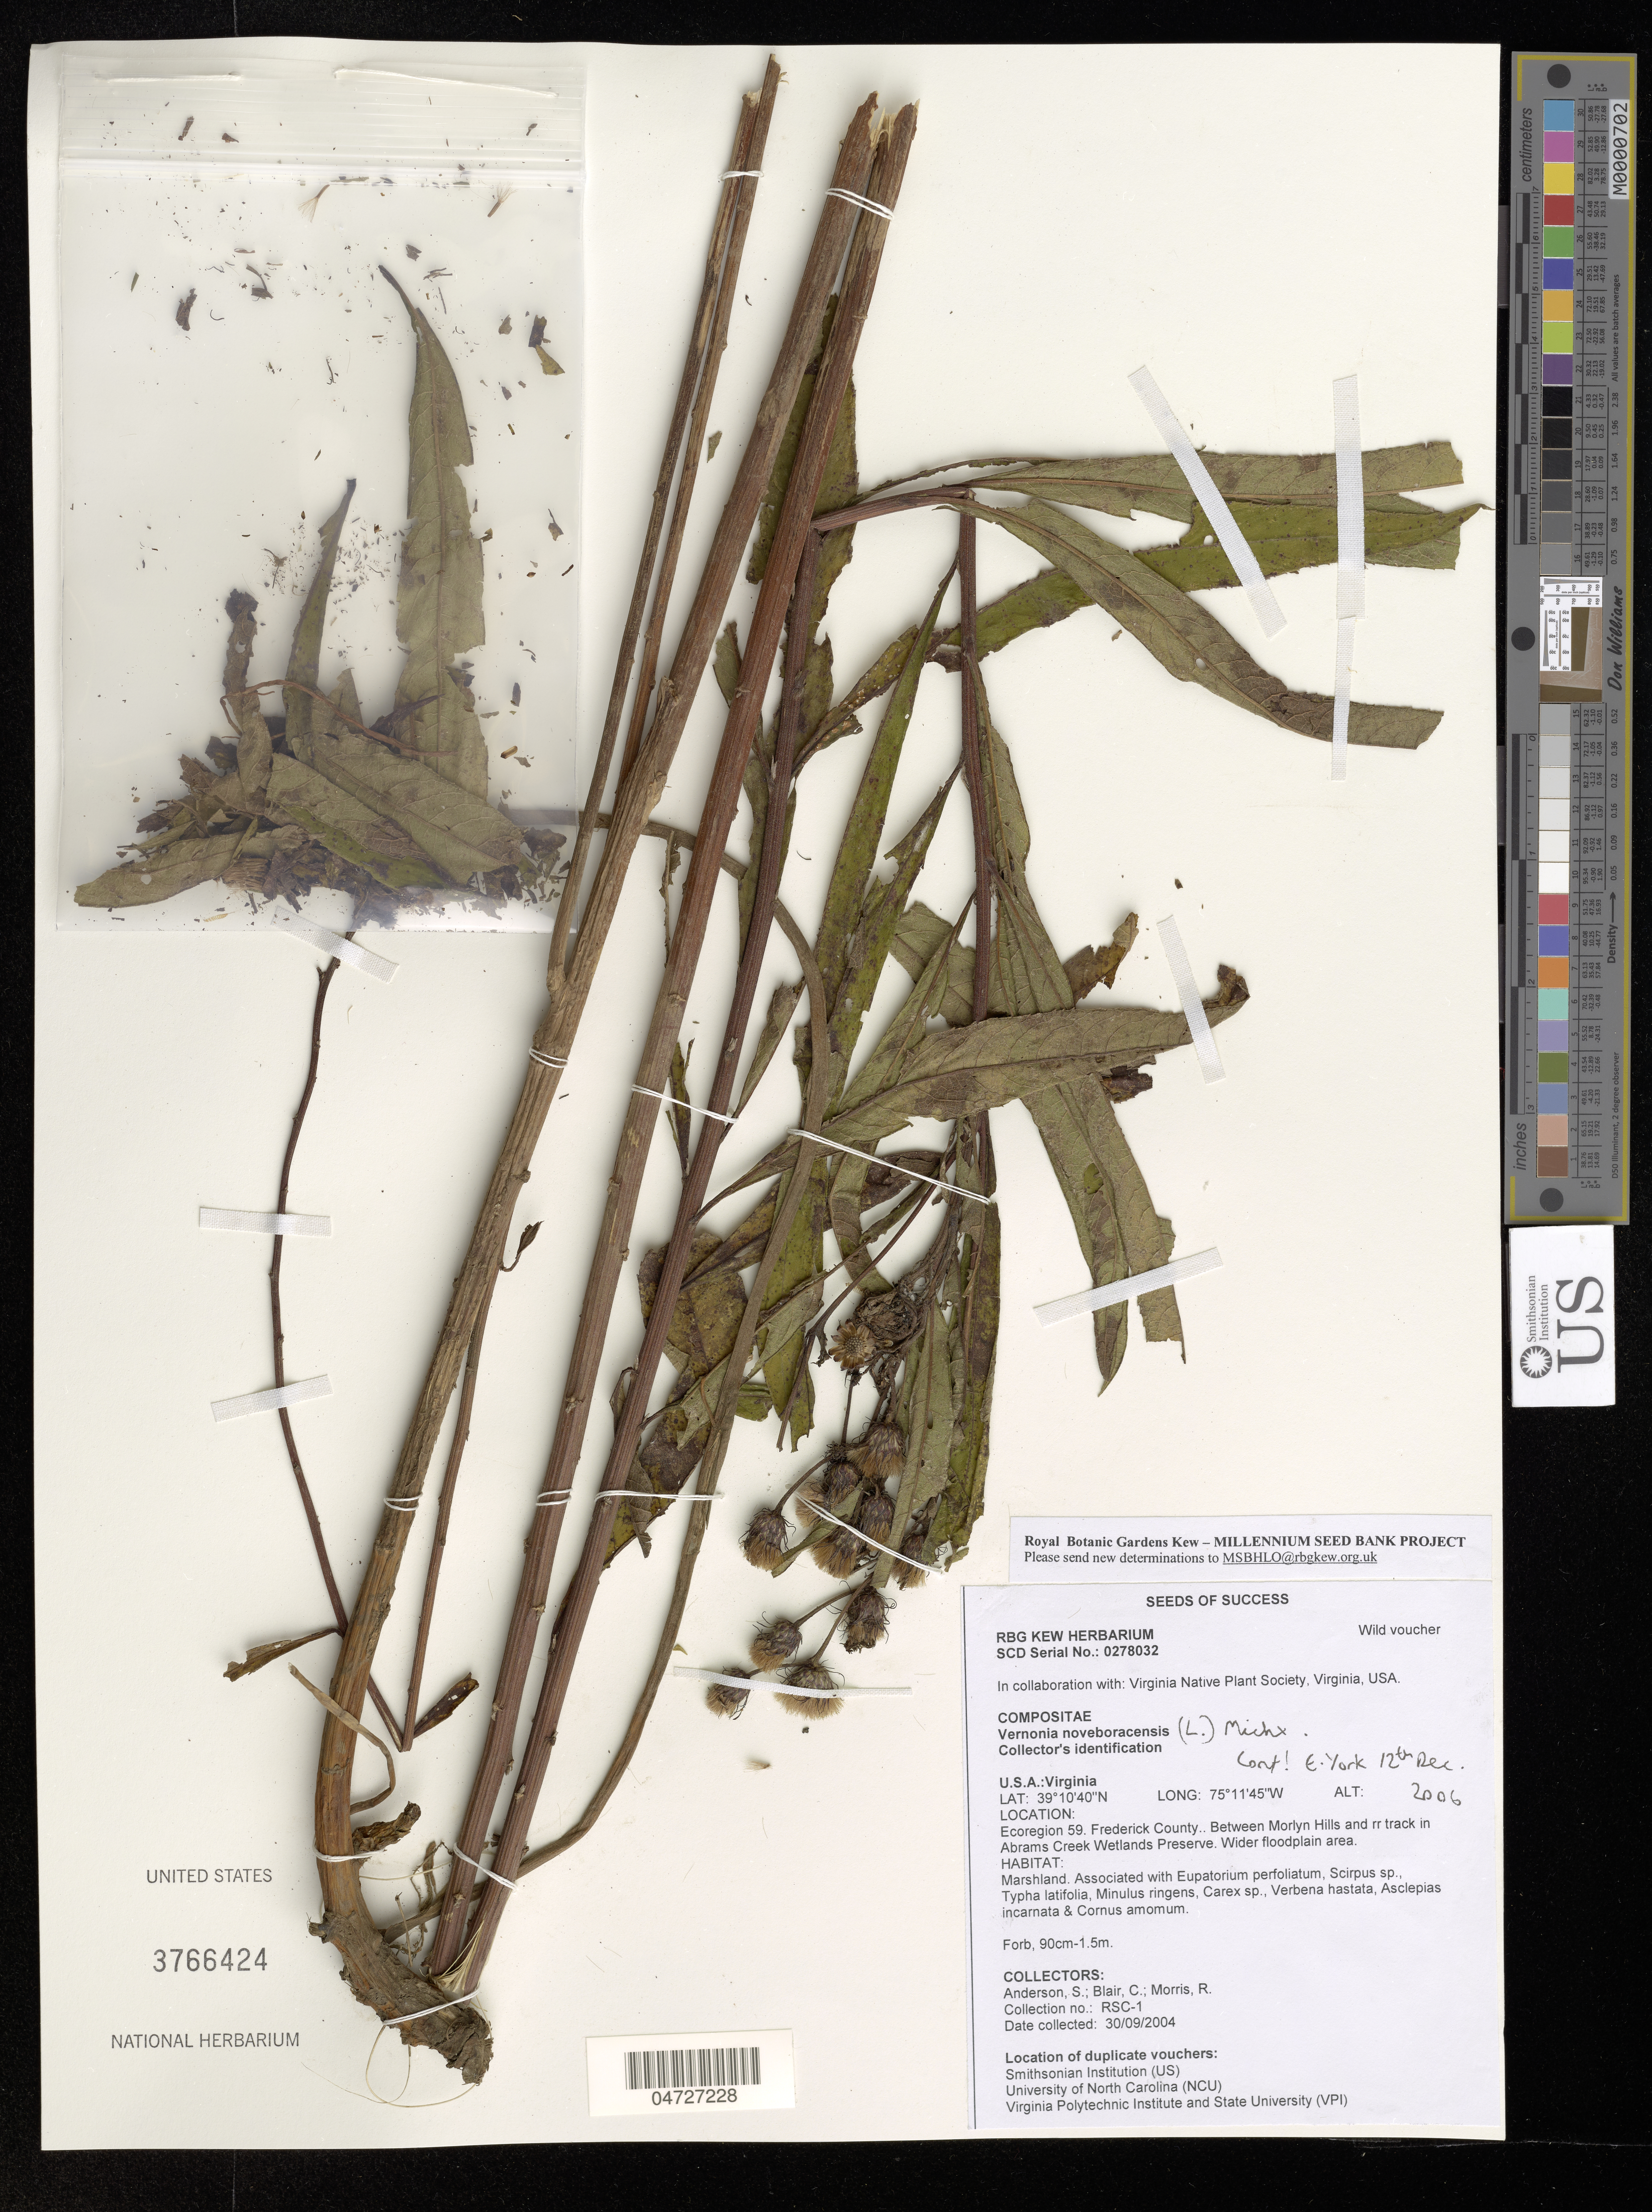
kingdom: Plantae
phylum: Tracheophyta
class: Magnoliopsida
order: Asterales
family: Asteraceae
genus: Vernonia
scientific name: Vernonia noveboracensis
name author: (L.) Michx.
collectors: S. Anderson, C. Blair & R. Morris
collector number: RSC-1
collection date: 2004-09-30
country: United States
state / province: Virginia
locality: Ecoregion 59. Frederick County.. Between Morlyn Hills and rr track in Abrams Creek Wetlands Preserve. Wider floodplain area.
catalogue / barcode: US 3766424